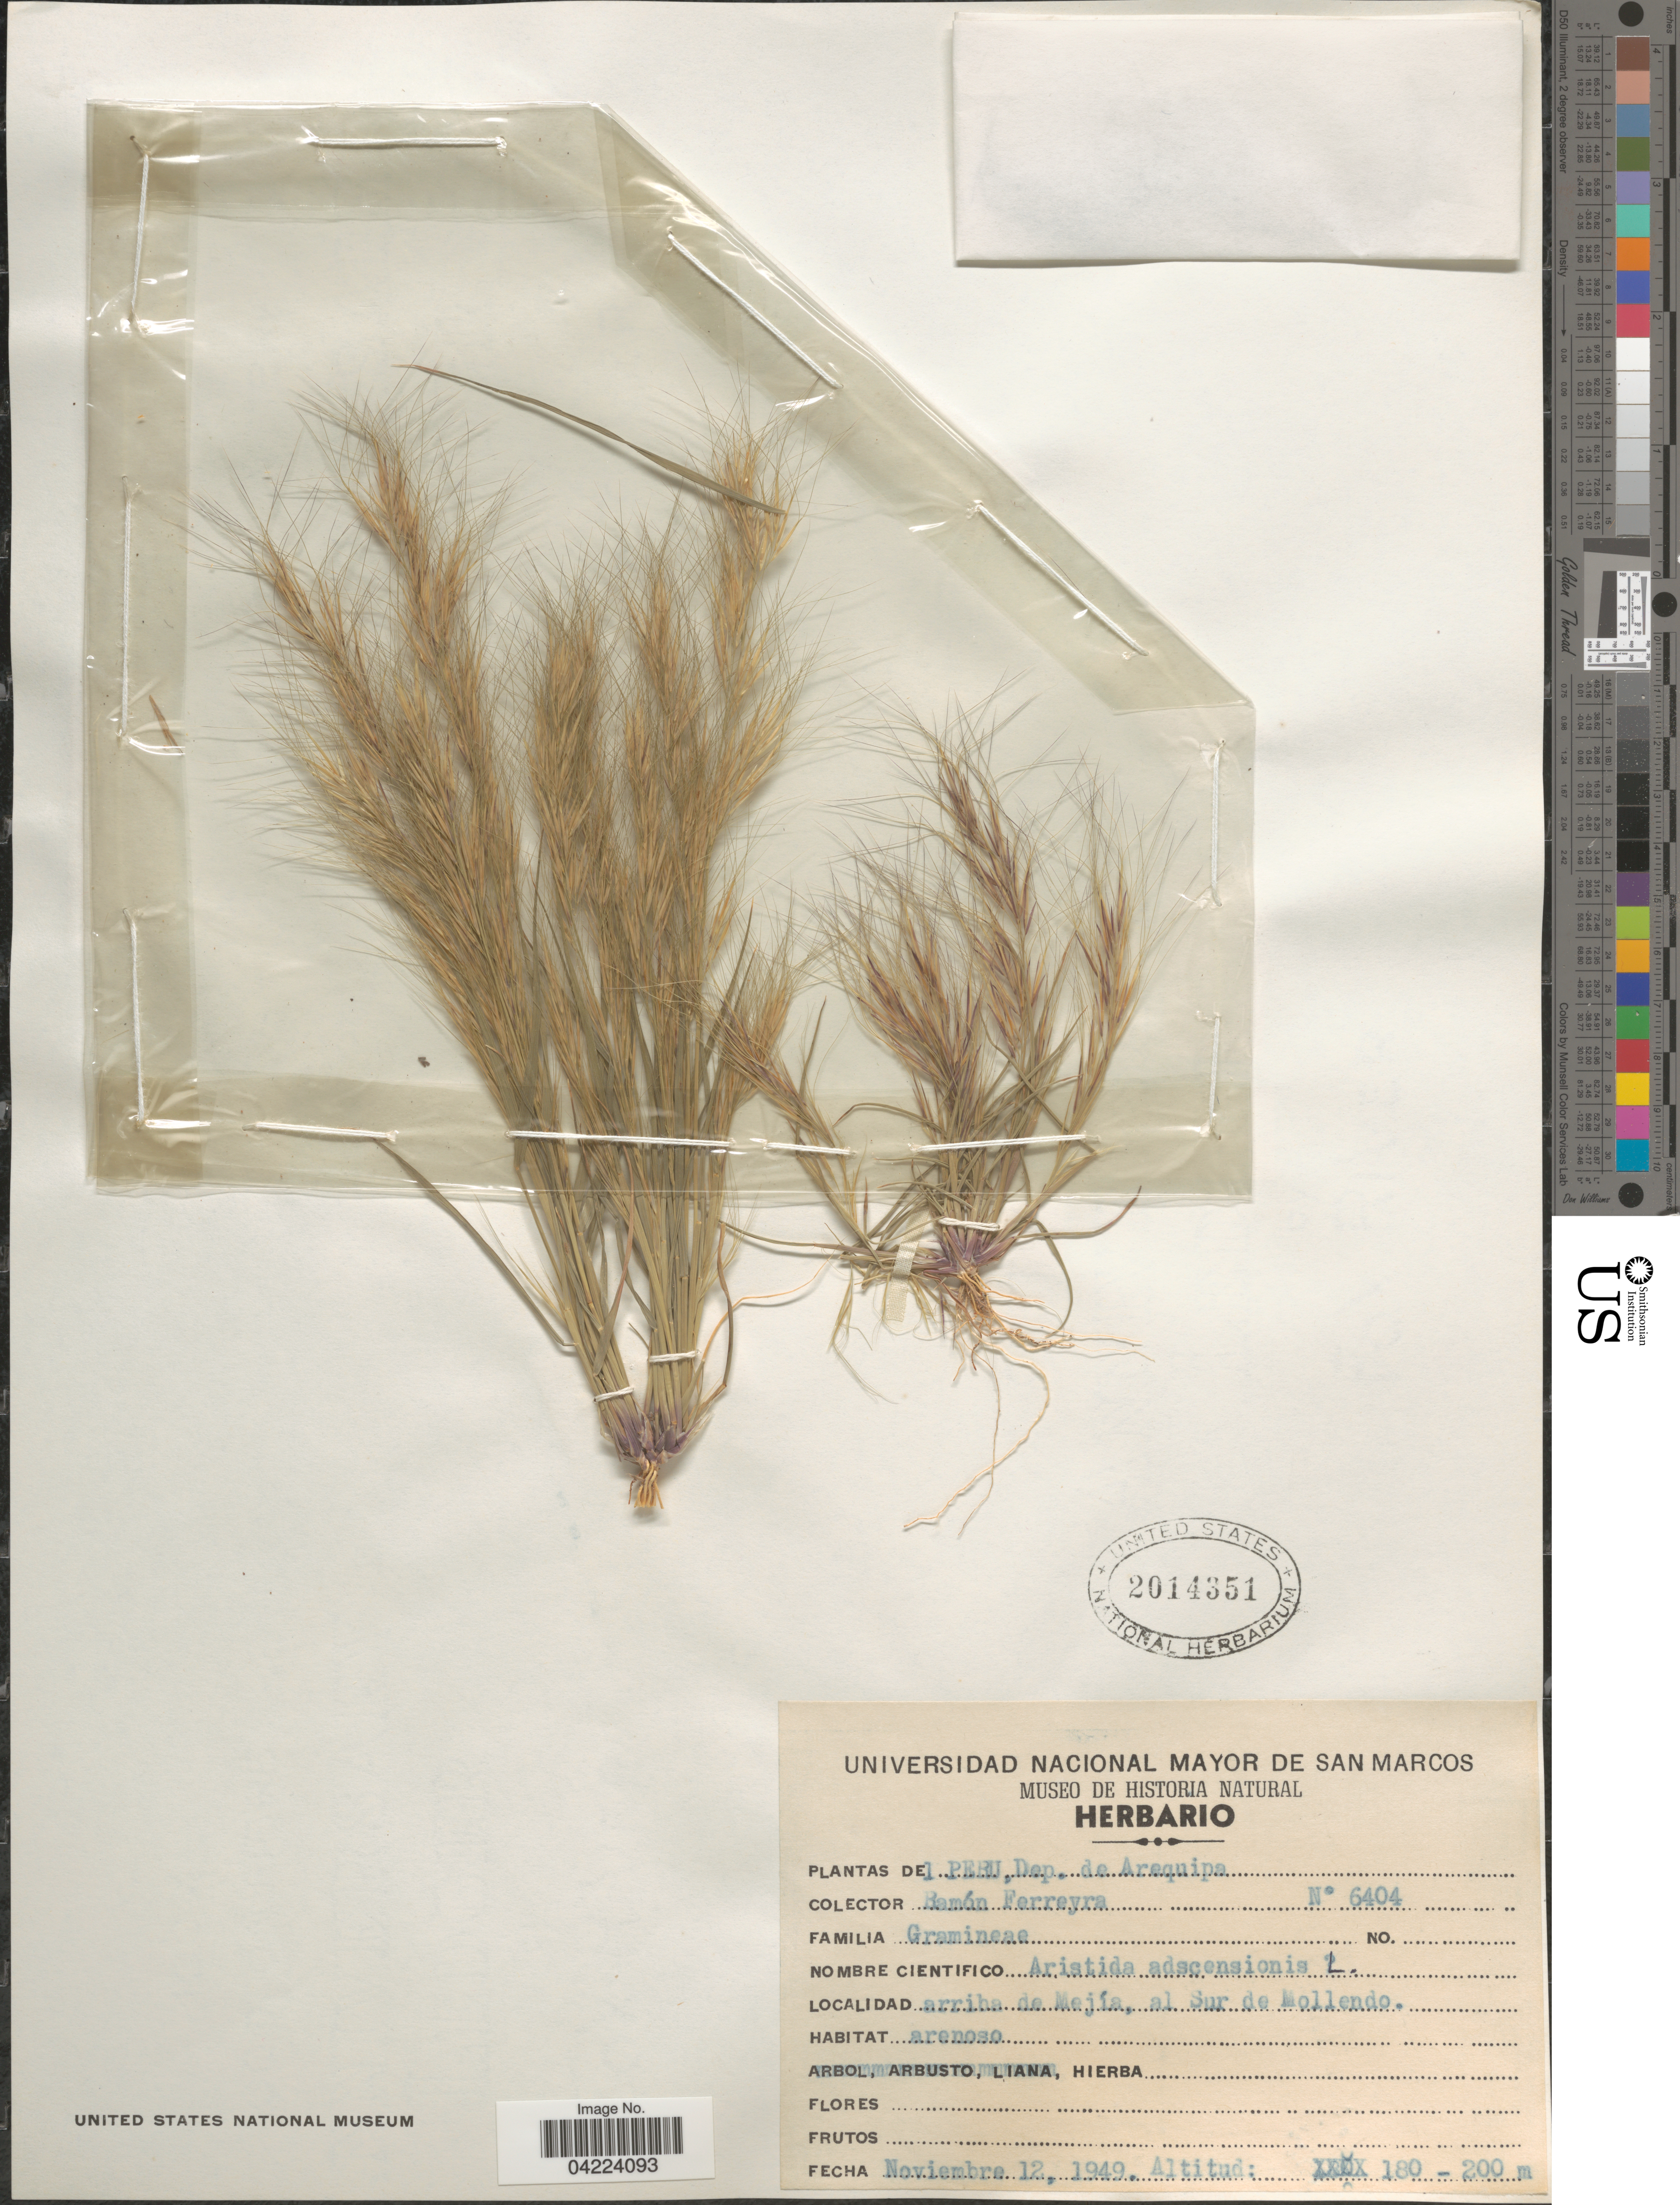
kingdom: Plantae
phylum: Tracheophyta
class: Liliopsida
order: Poales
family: Poaceae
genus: Aristida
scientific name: Aristida adscensionis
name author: L.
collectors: R. A. Ferreyra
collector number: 6404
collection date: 1949-11-12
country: Peru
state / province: Arequipa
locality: Dep. de Arequipa. Arriha de Mejía, al Sur de Mollendo.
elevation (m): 180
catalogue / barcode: US 2014351